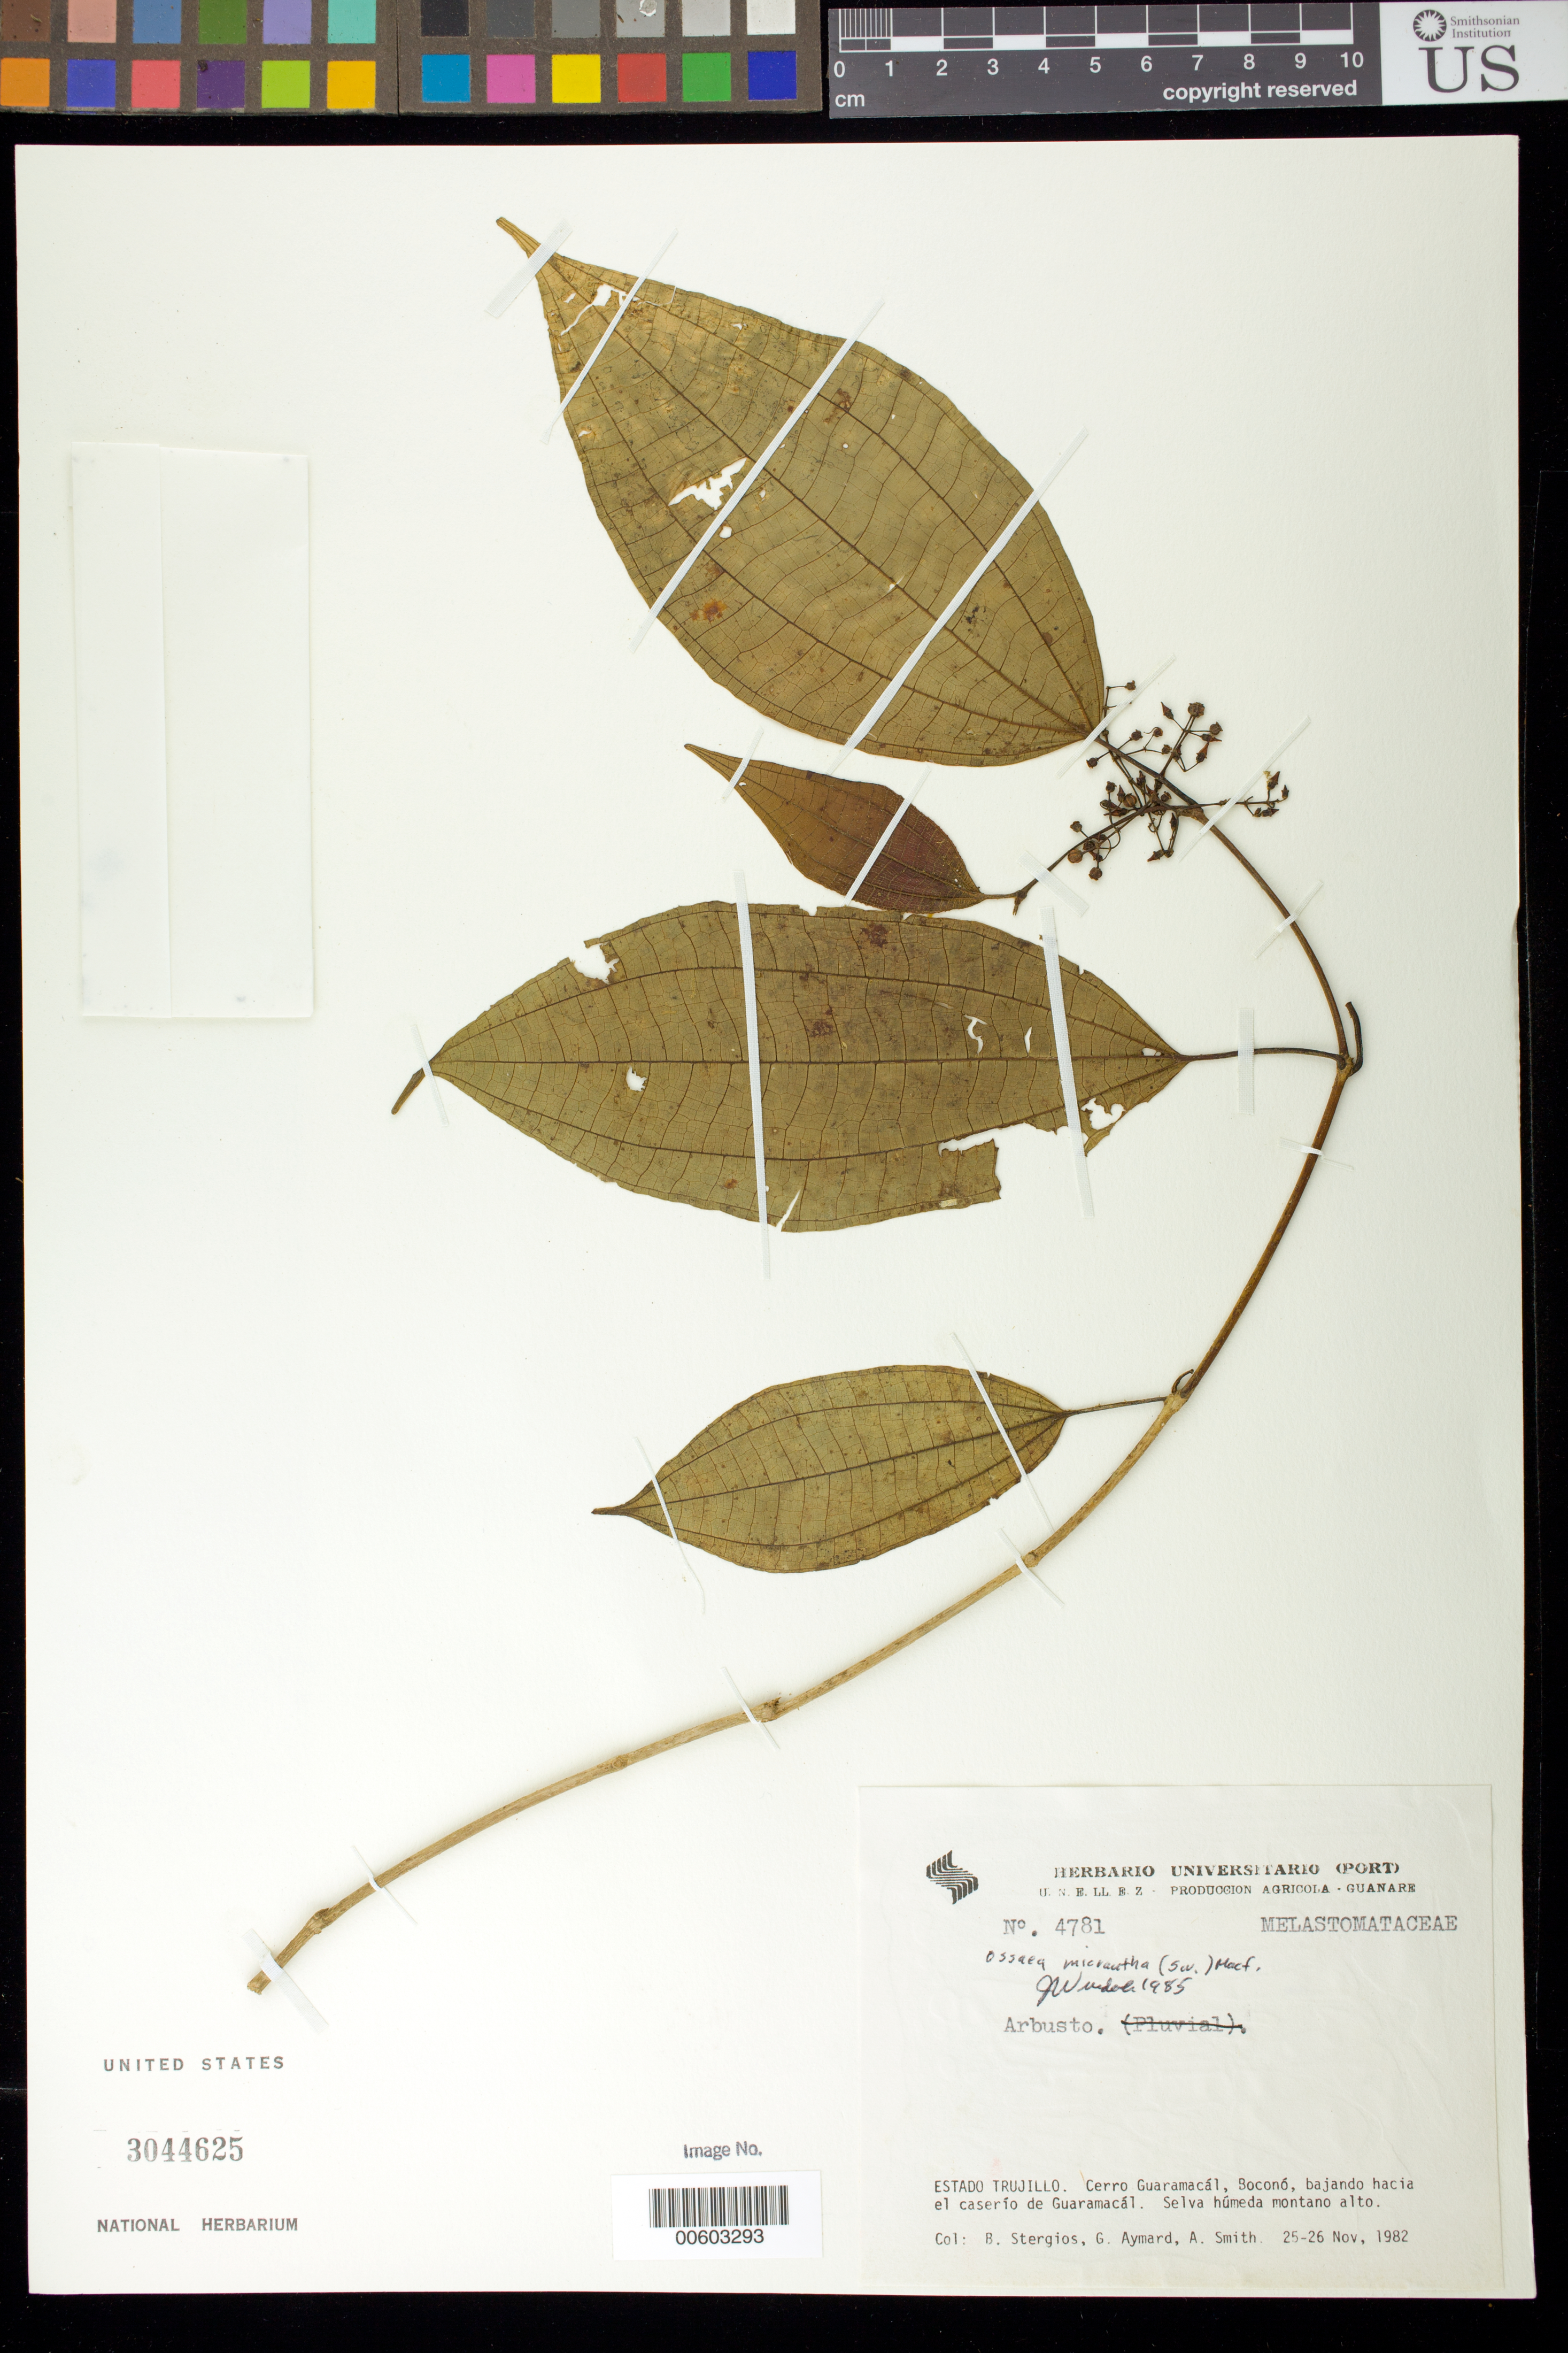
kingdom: Plantae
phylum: Tracheophyta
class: Magnoliopsida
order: Myrtales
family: Melastomataceae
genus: Ossaea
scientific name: Ossaea micrantha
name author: (Sw.) Macfad. ex Cogn.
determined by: Wurdack, John J., (US), US (UNITED STATES)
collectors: B. G. Stergios, G. A. Aymard & A. Smith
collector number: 4781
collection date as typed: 25 Nov 1982 to 26 Nov 1982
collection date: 1982-11-25/1982-11-26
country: Venezuela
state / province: Trujillo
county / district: Boconó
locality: Cerro Guaramacal, bajando hacia el caserío de Guaramacal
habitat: Selva húmeda montano alto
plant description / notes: PORT, US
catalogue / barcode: US 3044625